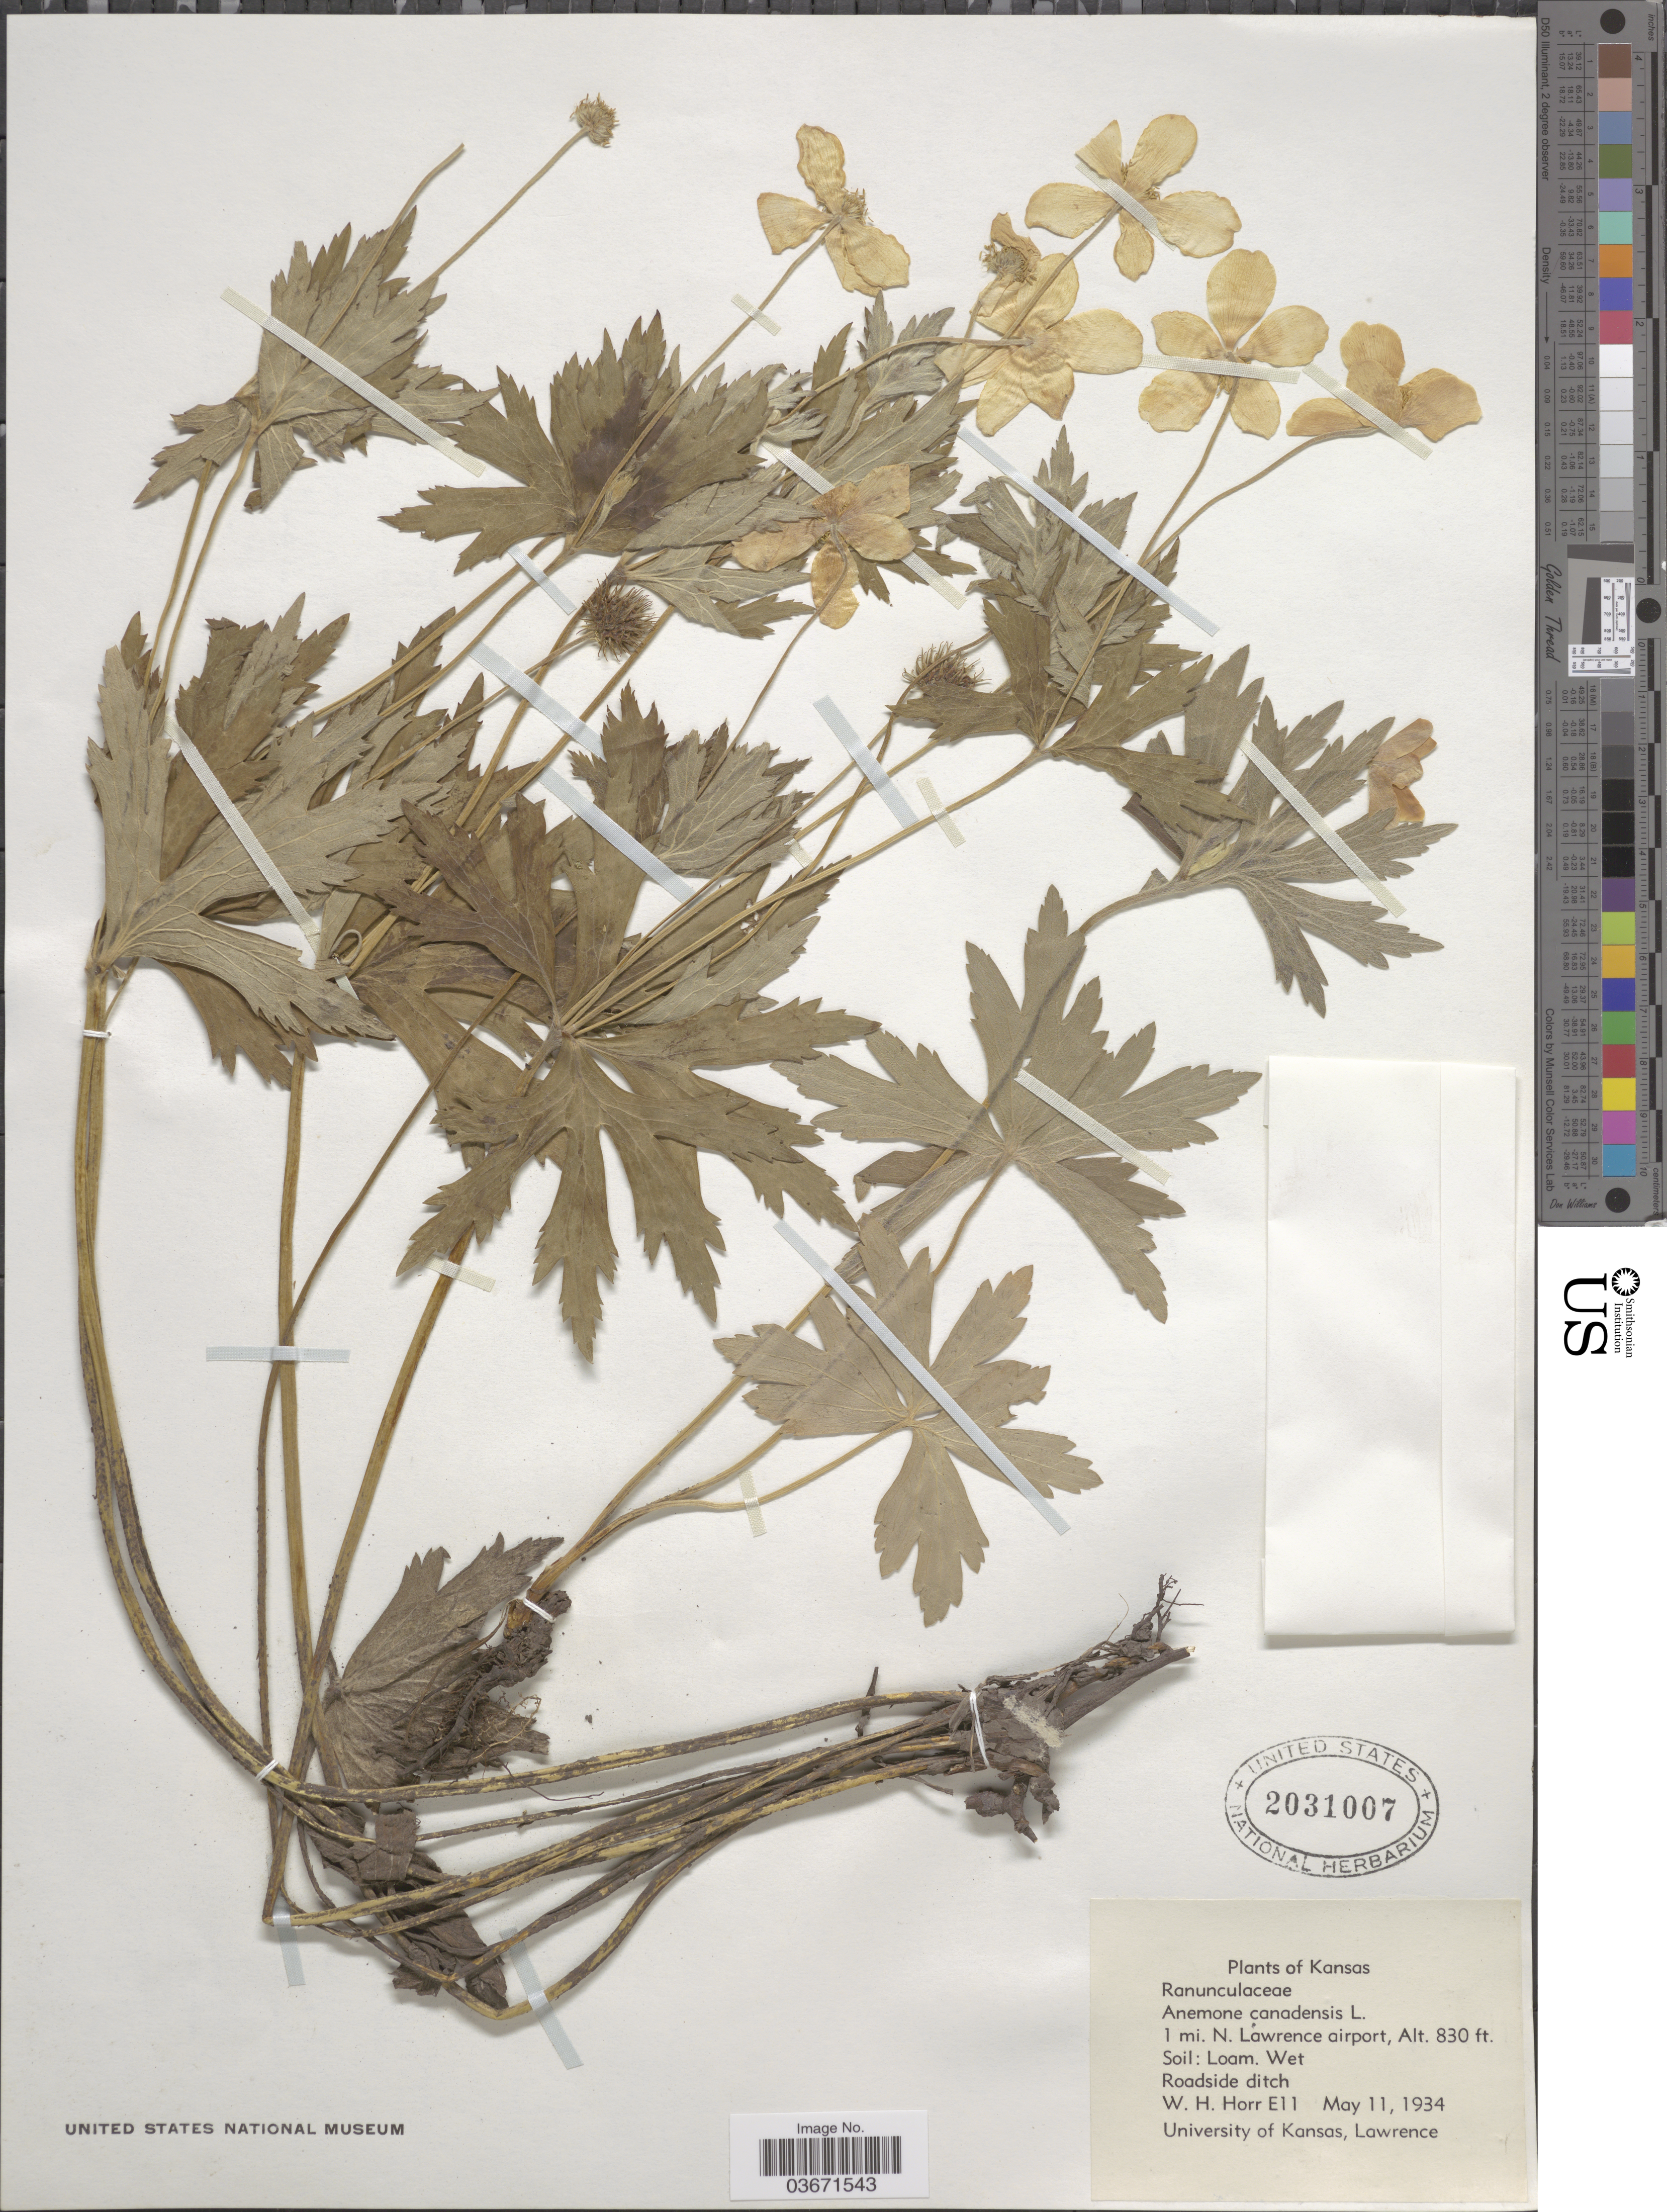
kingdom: Plantae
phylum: Tracheophyta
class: Magnoliopsida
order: Ranunculales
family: Ranunculaceae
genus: Anemone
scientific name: Anemone canadensis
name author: L.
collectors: W. H. Horr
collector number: E11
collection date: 1934-05-11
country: United States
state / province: Kansas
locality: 1 mi. N. Lawrence airport.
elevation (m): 253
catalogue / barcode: US 2031007